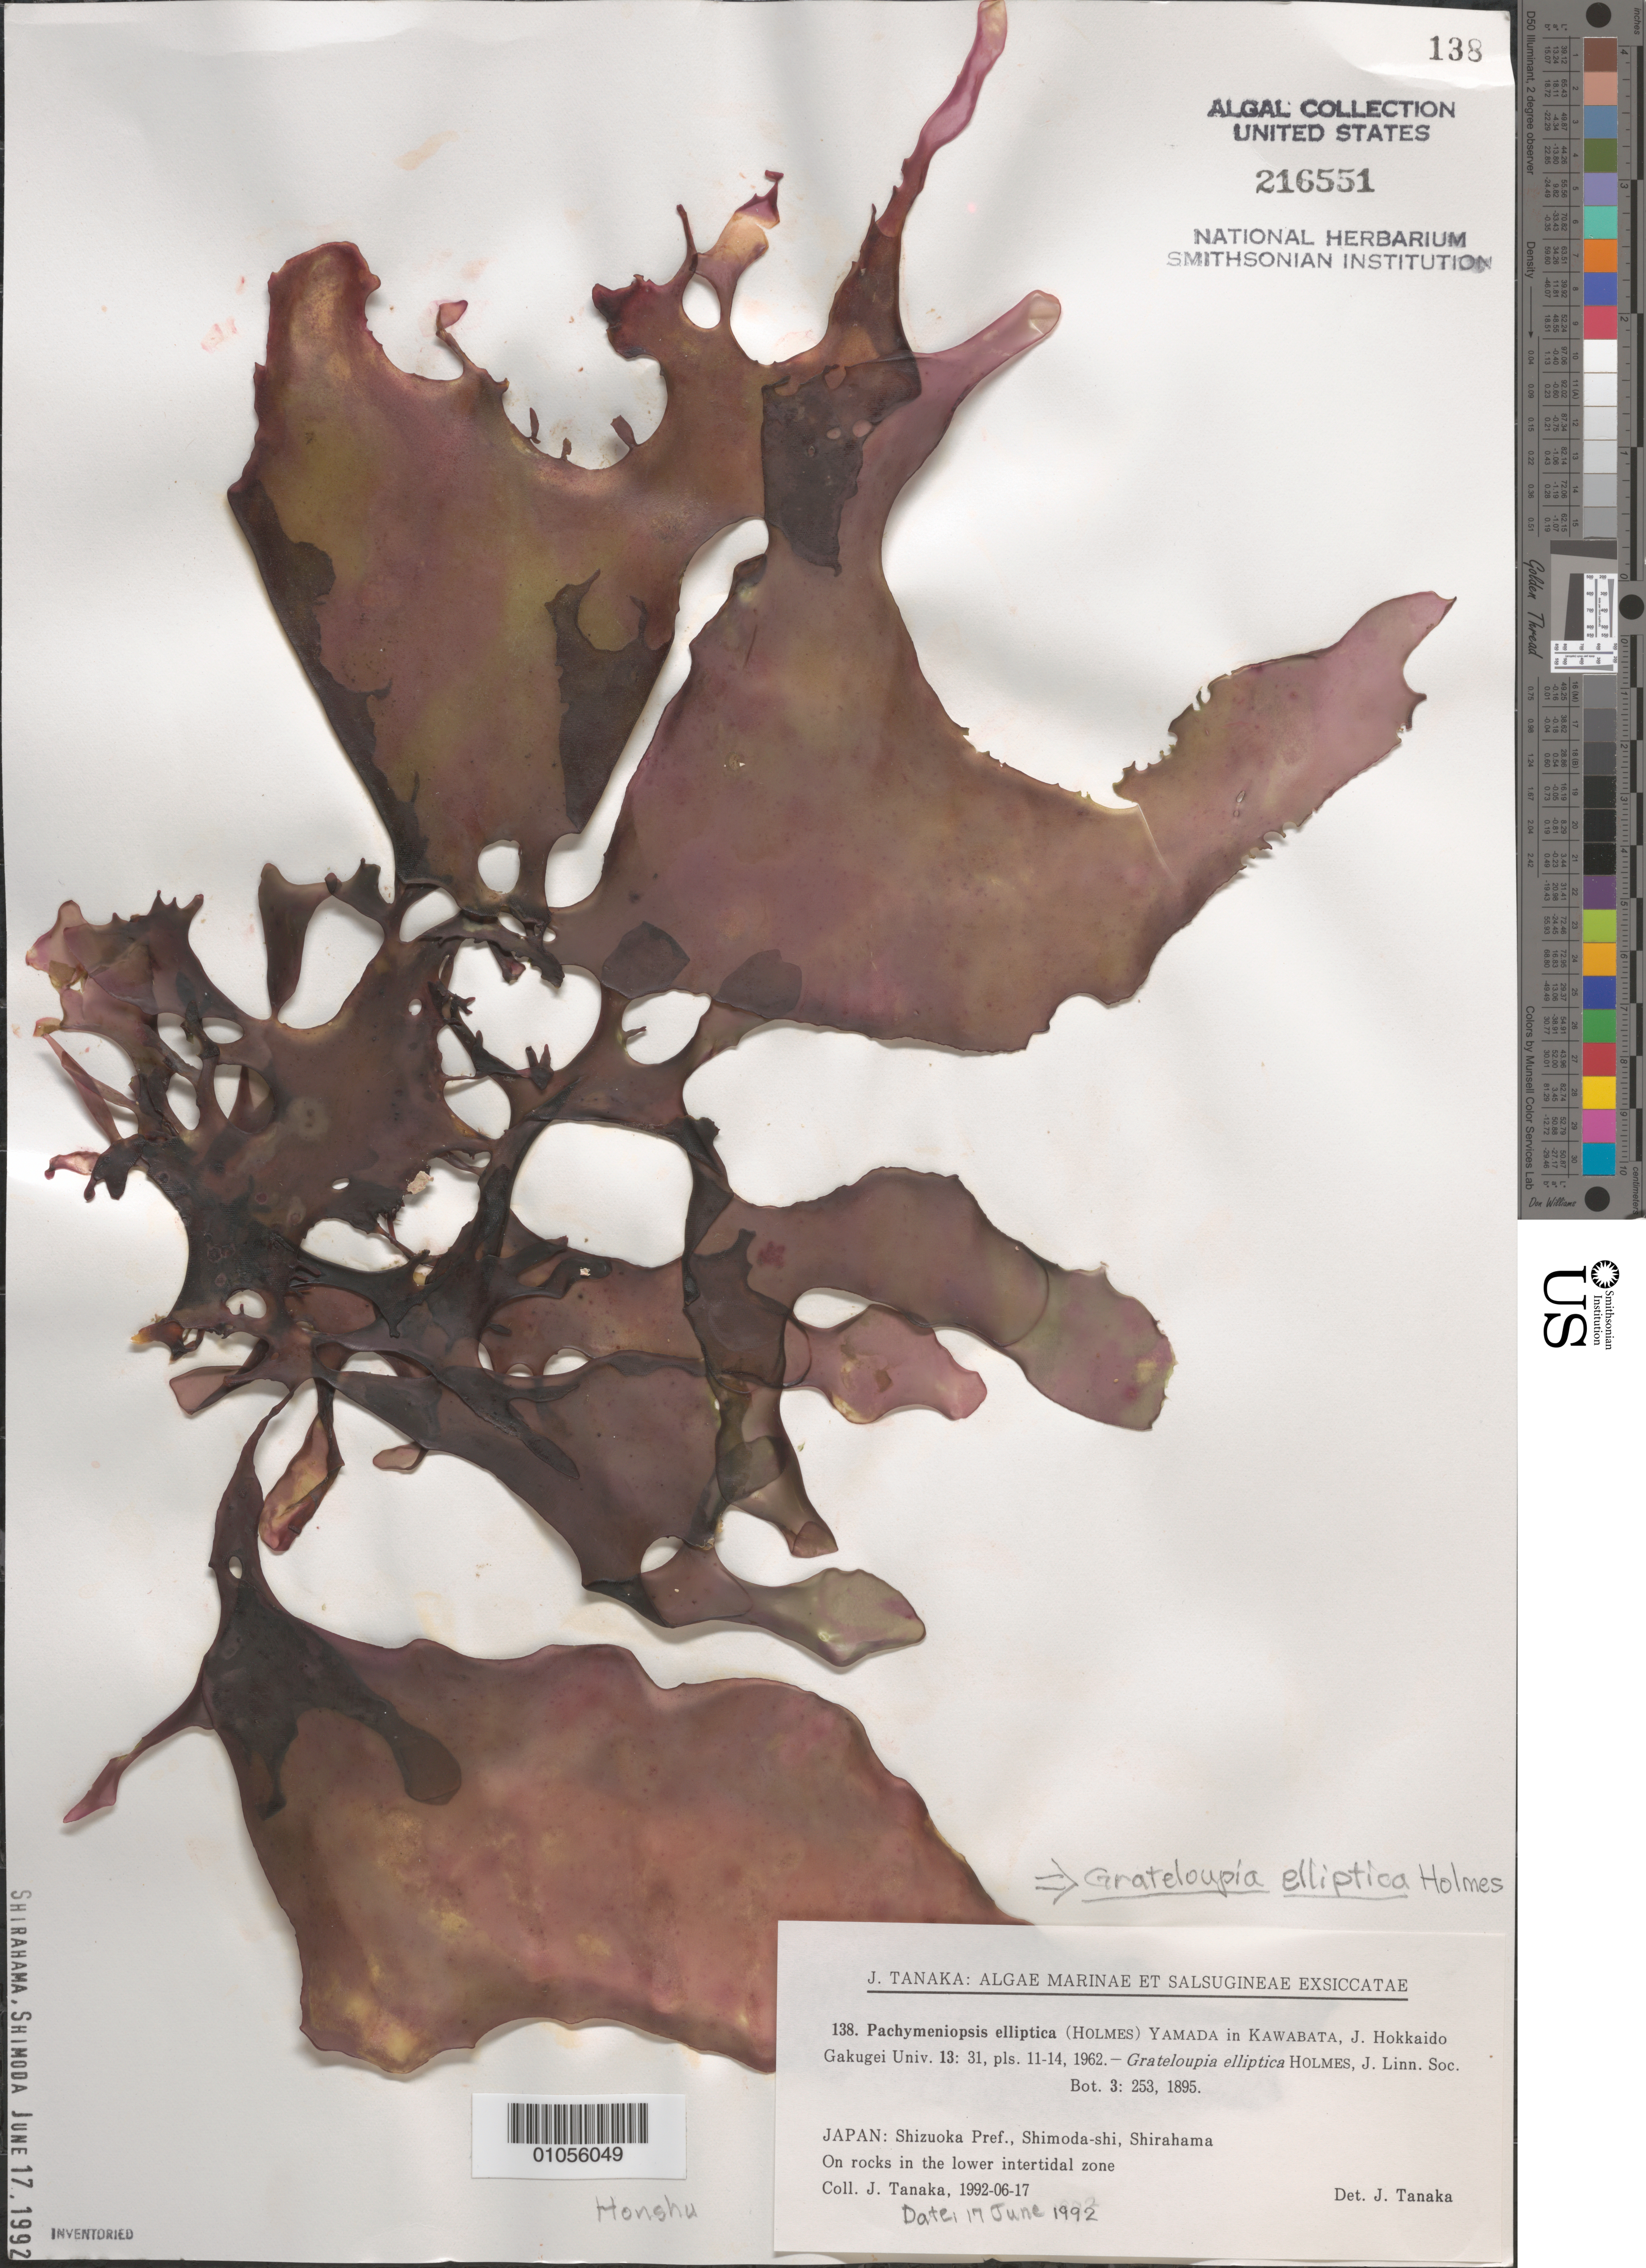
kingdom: Plantae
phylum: Rhodophyta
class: Florideophyceae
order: Halymeniales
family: Halymeniaceae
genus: Grateloupia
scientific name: Grateloupia elliptica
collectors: J. Tanaka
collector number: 138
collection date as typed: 17 Jun 1992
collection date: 1992-06-17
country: Japan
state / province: Sizuoka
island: Honshu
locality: Shimoda-shi, Shirahama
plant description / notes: Tanaka, J., Algae Marinae et Salsugineae Exsiccatae, Fasc. VI (nos. 126-150), 1993, as Pachymeniopsis elliptica (Holmes) Yamada in Kawabata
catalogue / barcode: US 216551